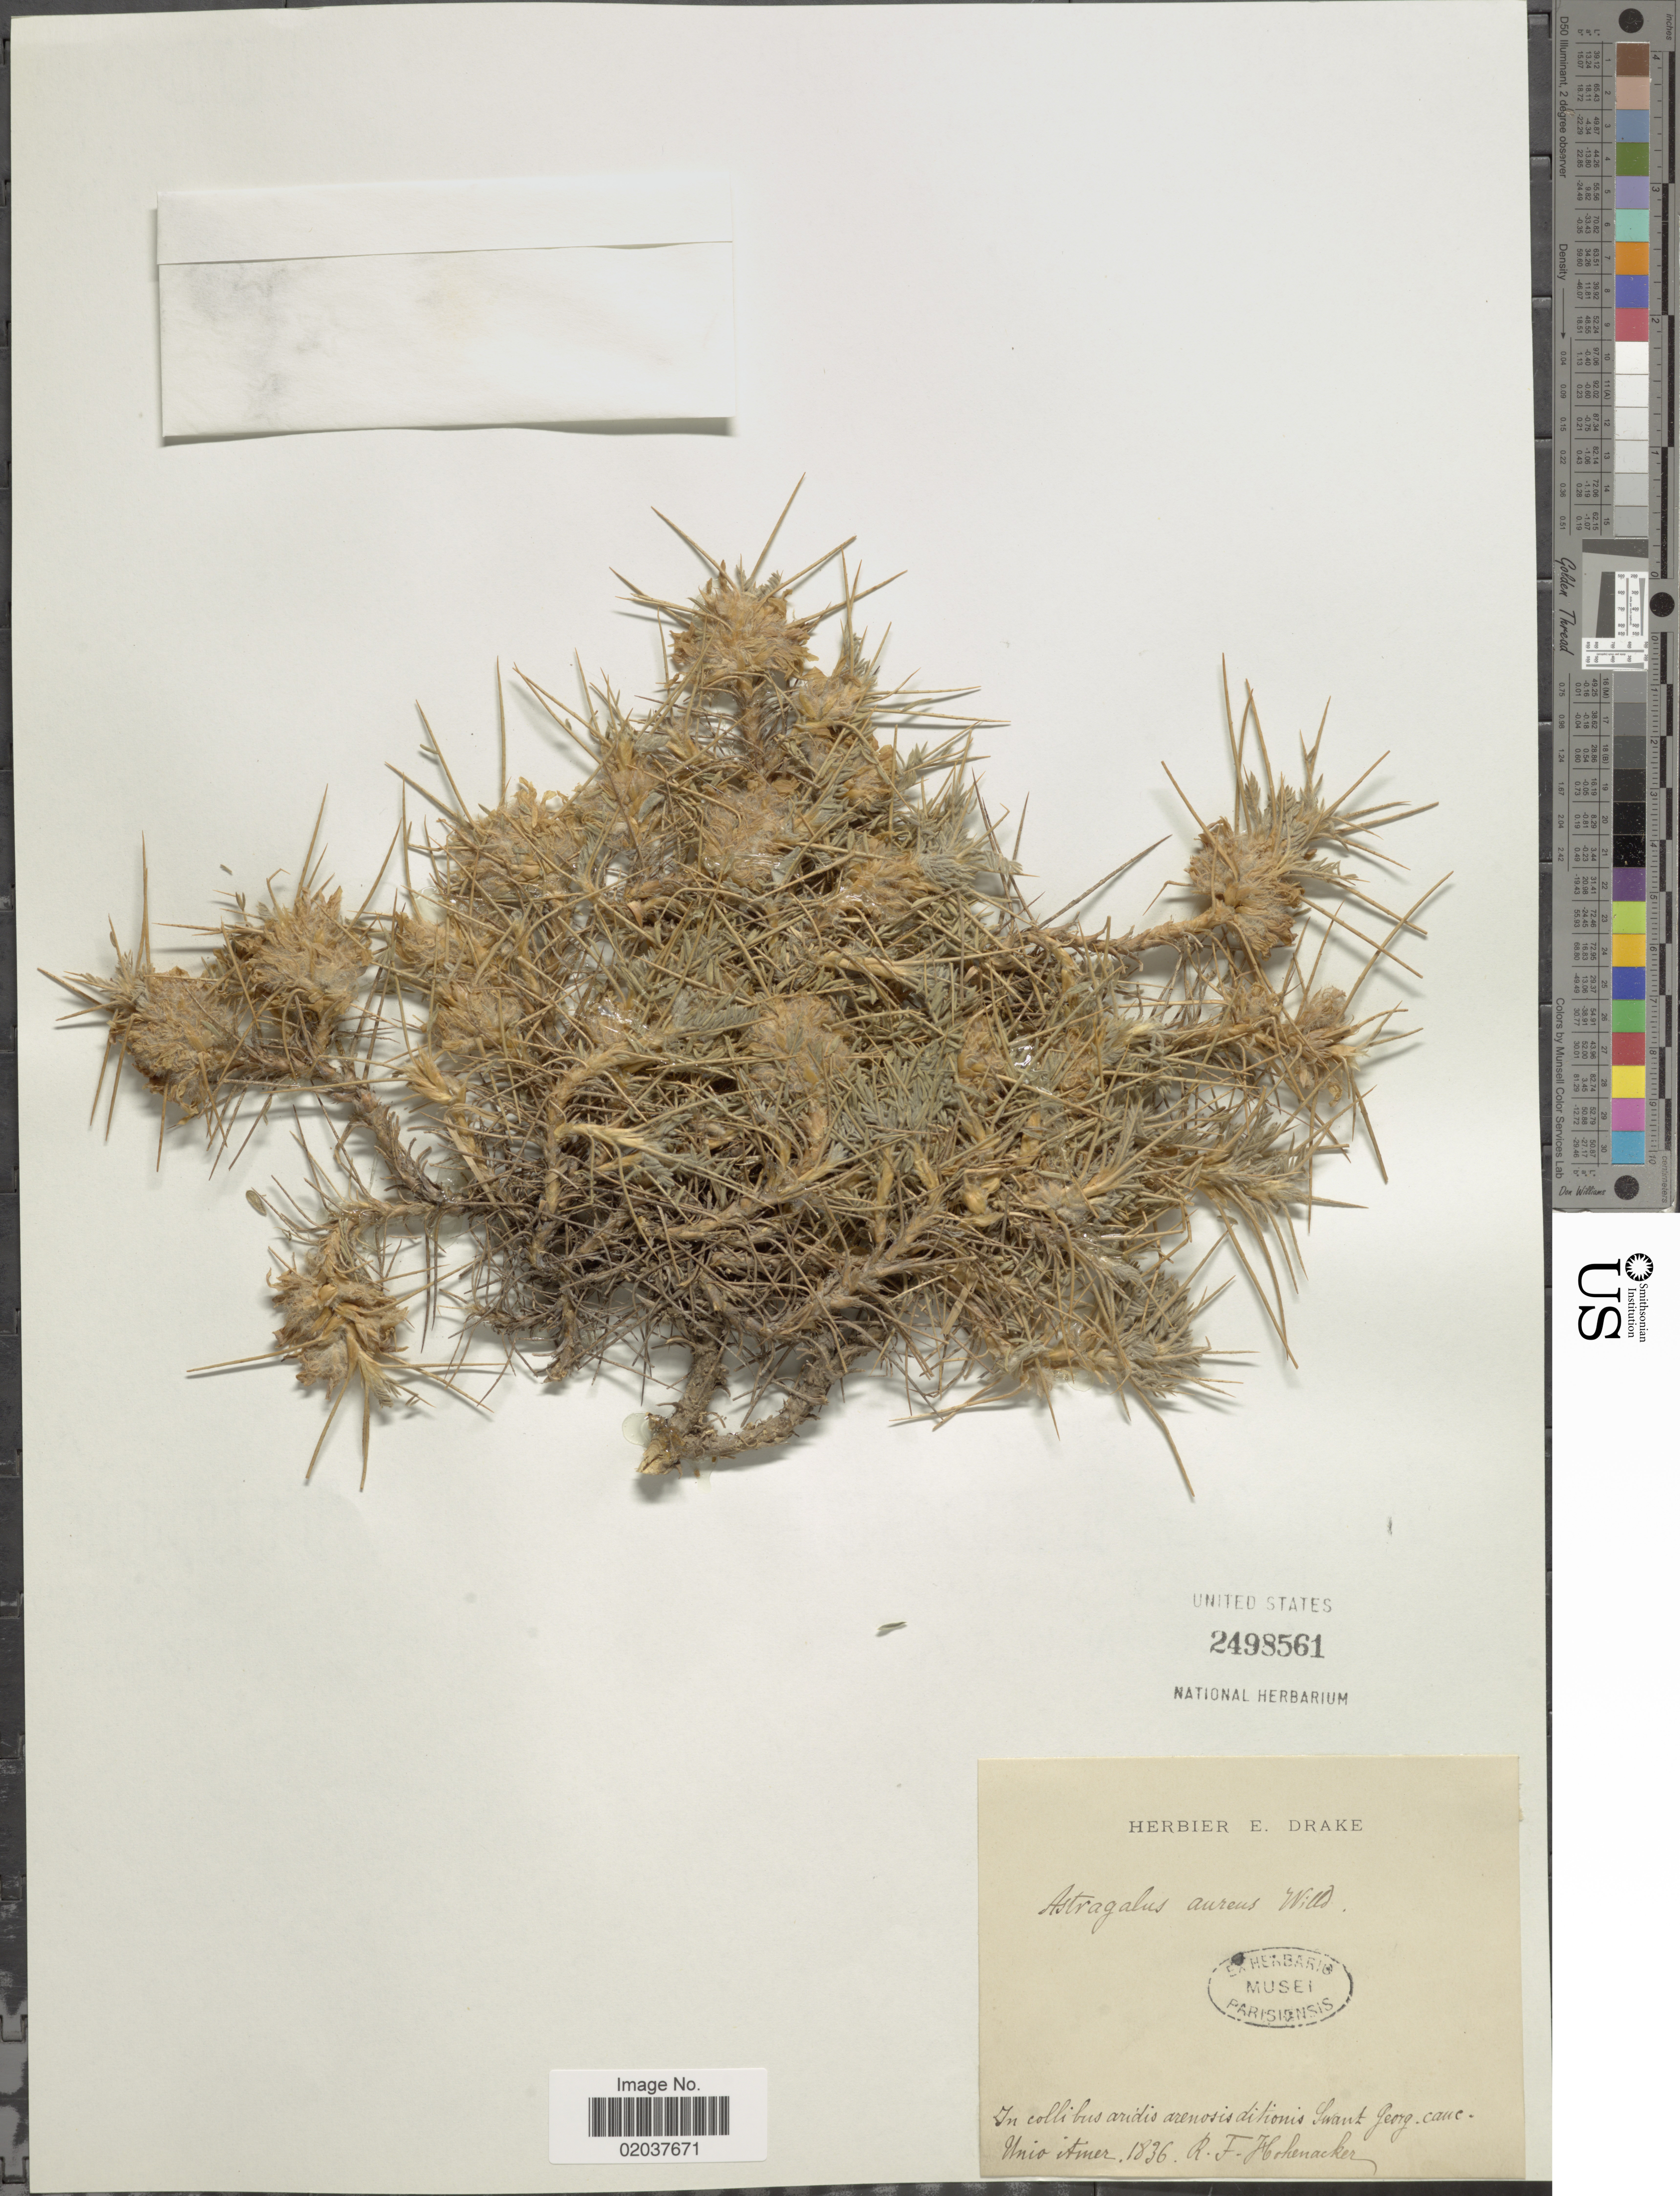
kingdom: Plantae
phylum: Tracheophyta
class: Magnoliopsida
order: Fabales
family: Fabaceae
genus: Astragalus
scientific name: Astragalus aureus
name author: Willd.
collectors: R. F. Hohenacker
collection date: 1836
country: Azerbaijan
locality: Unio itiner. In collibus aridis arenosis ditionis Swant (Svanetia) Georg. caucas.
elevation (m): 1219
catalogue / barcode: US 2498561